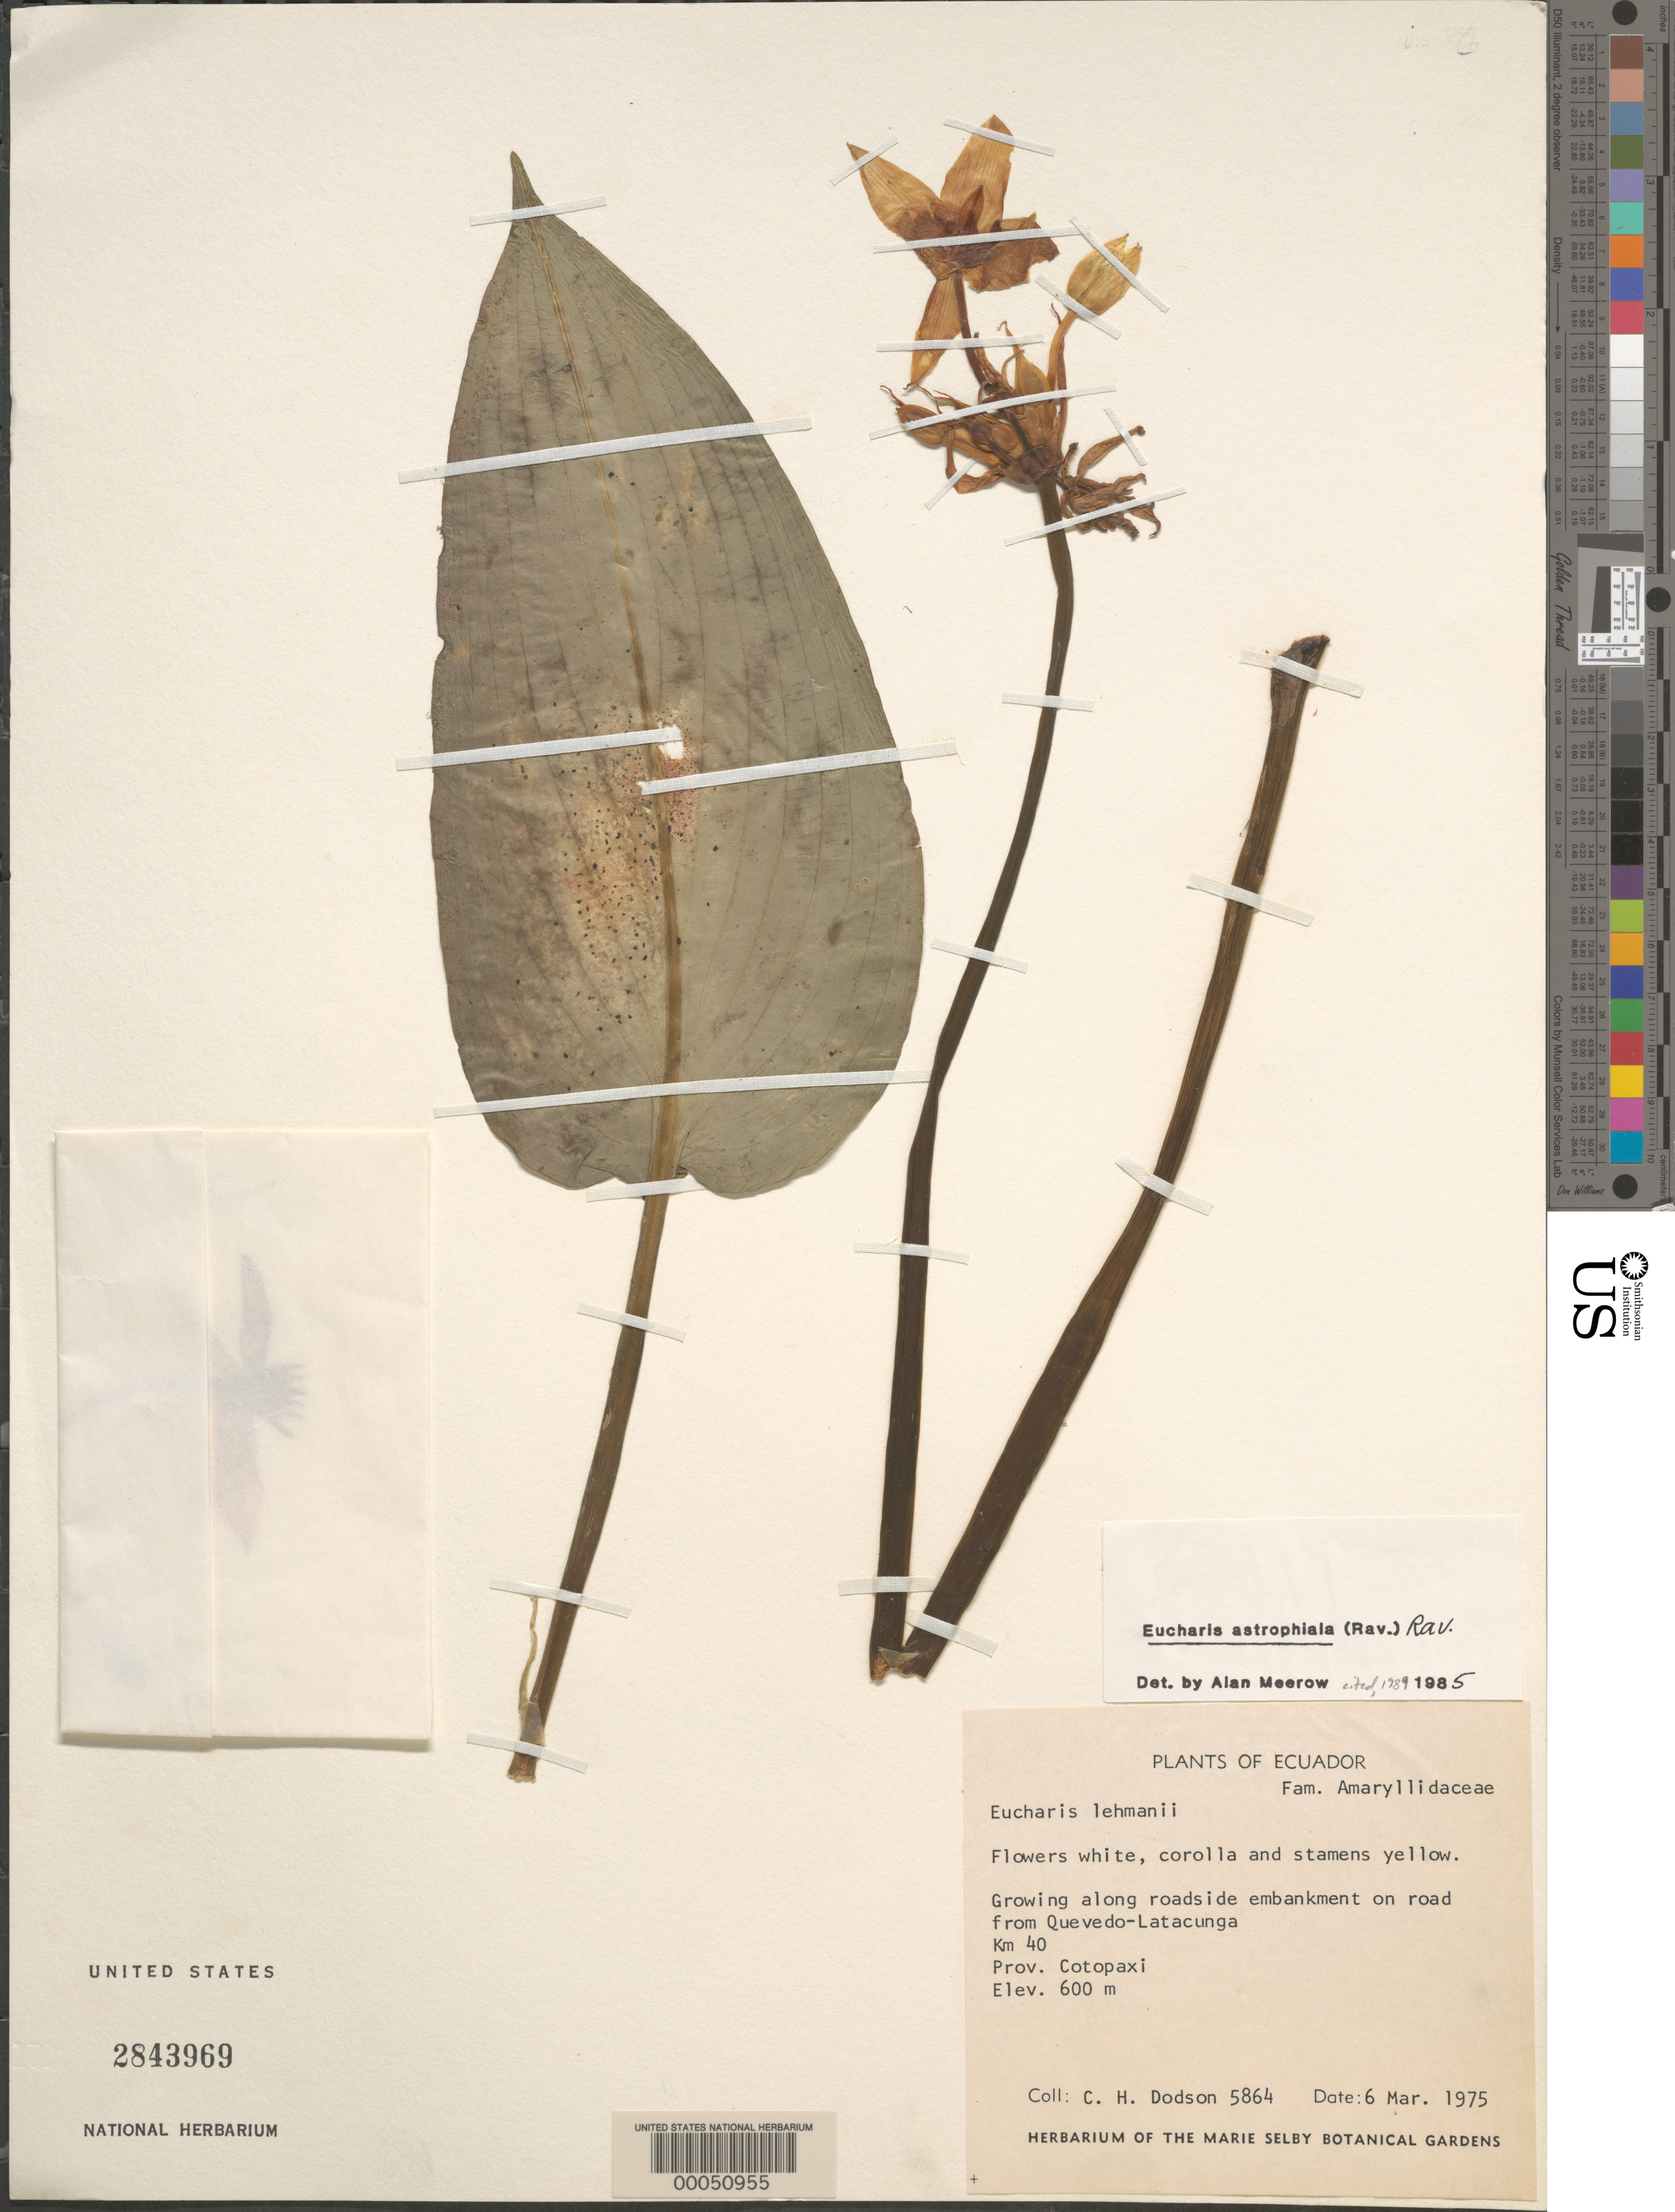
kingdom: Plantae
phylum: Tracheophyta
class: Liliopsida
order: Asparagales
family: Amaryllidaceae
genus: Eucharis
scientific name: Eucharis astrophiala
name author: (Ravenna) Ravenna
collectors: C. H. Dodson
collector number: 5864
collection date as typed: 06 Mar 1975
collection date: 1975-03-06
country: Ecuador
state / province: Cotopaxi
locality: On road from Quevedo-Latacunga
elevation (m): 600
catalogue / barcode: US 2843969